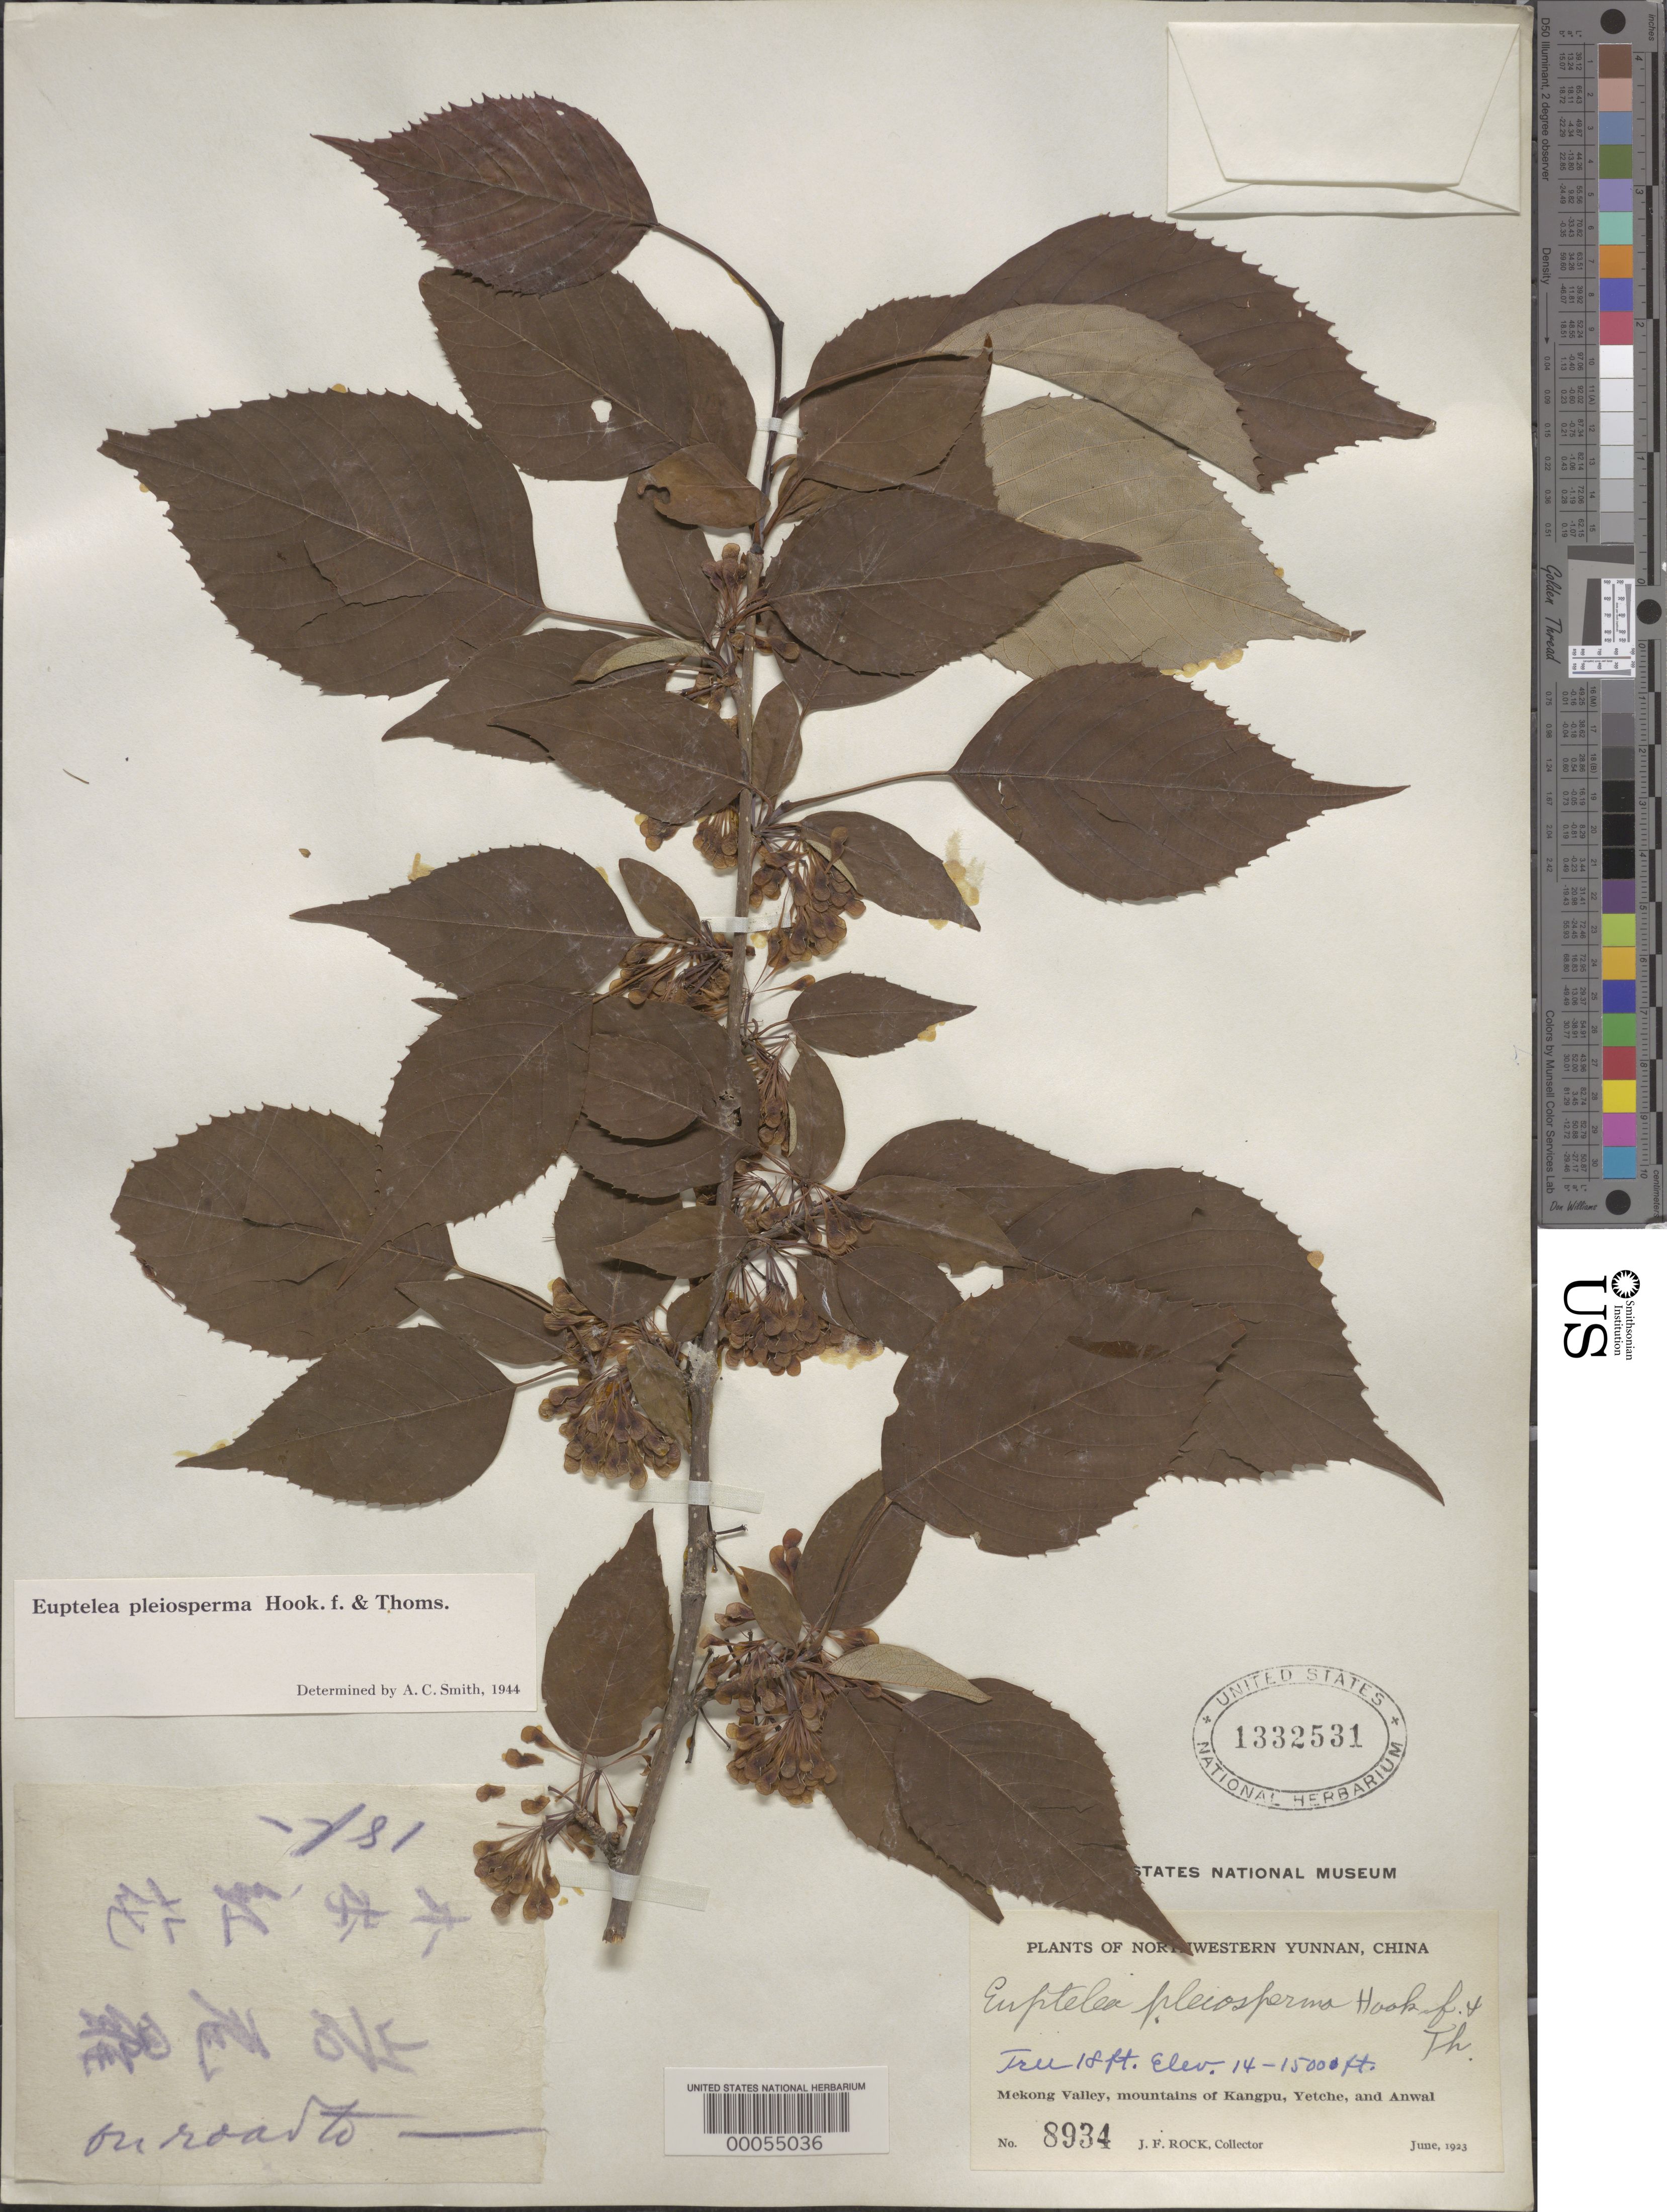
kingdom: Plantae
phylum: Tracheophyta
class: Magnoliopsida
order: Ranunculales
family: Eupteleaceae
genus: Euptelea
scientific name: Euptelea pleiosperma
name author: Hook. f. & Thomson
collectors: J. F. Rock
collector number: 8934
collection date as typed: Jun 1923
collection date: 1923-06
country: China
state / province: Yunnan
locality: Northwestern yunnan: mekong valley, mountains of kangpu, yetche, and anwai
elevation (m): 427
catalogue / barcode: US 1332531